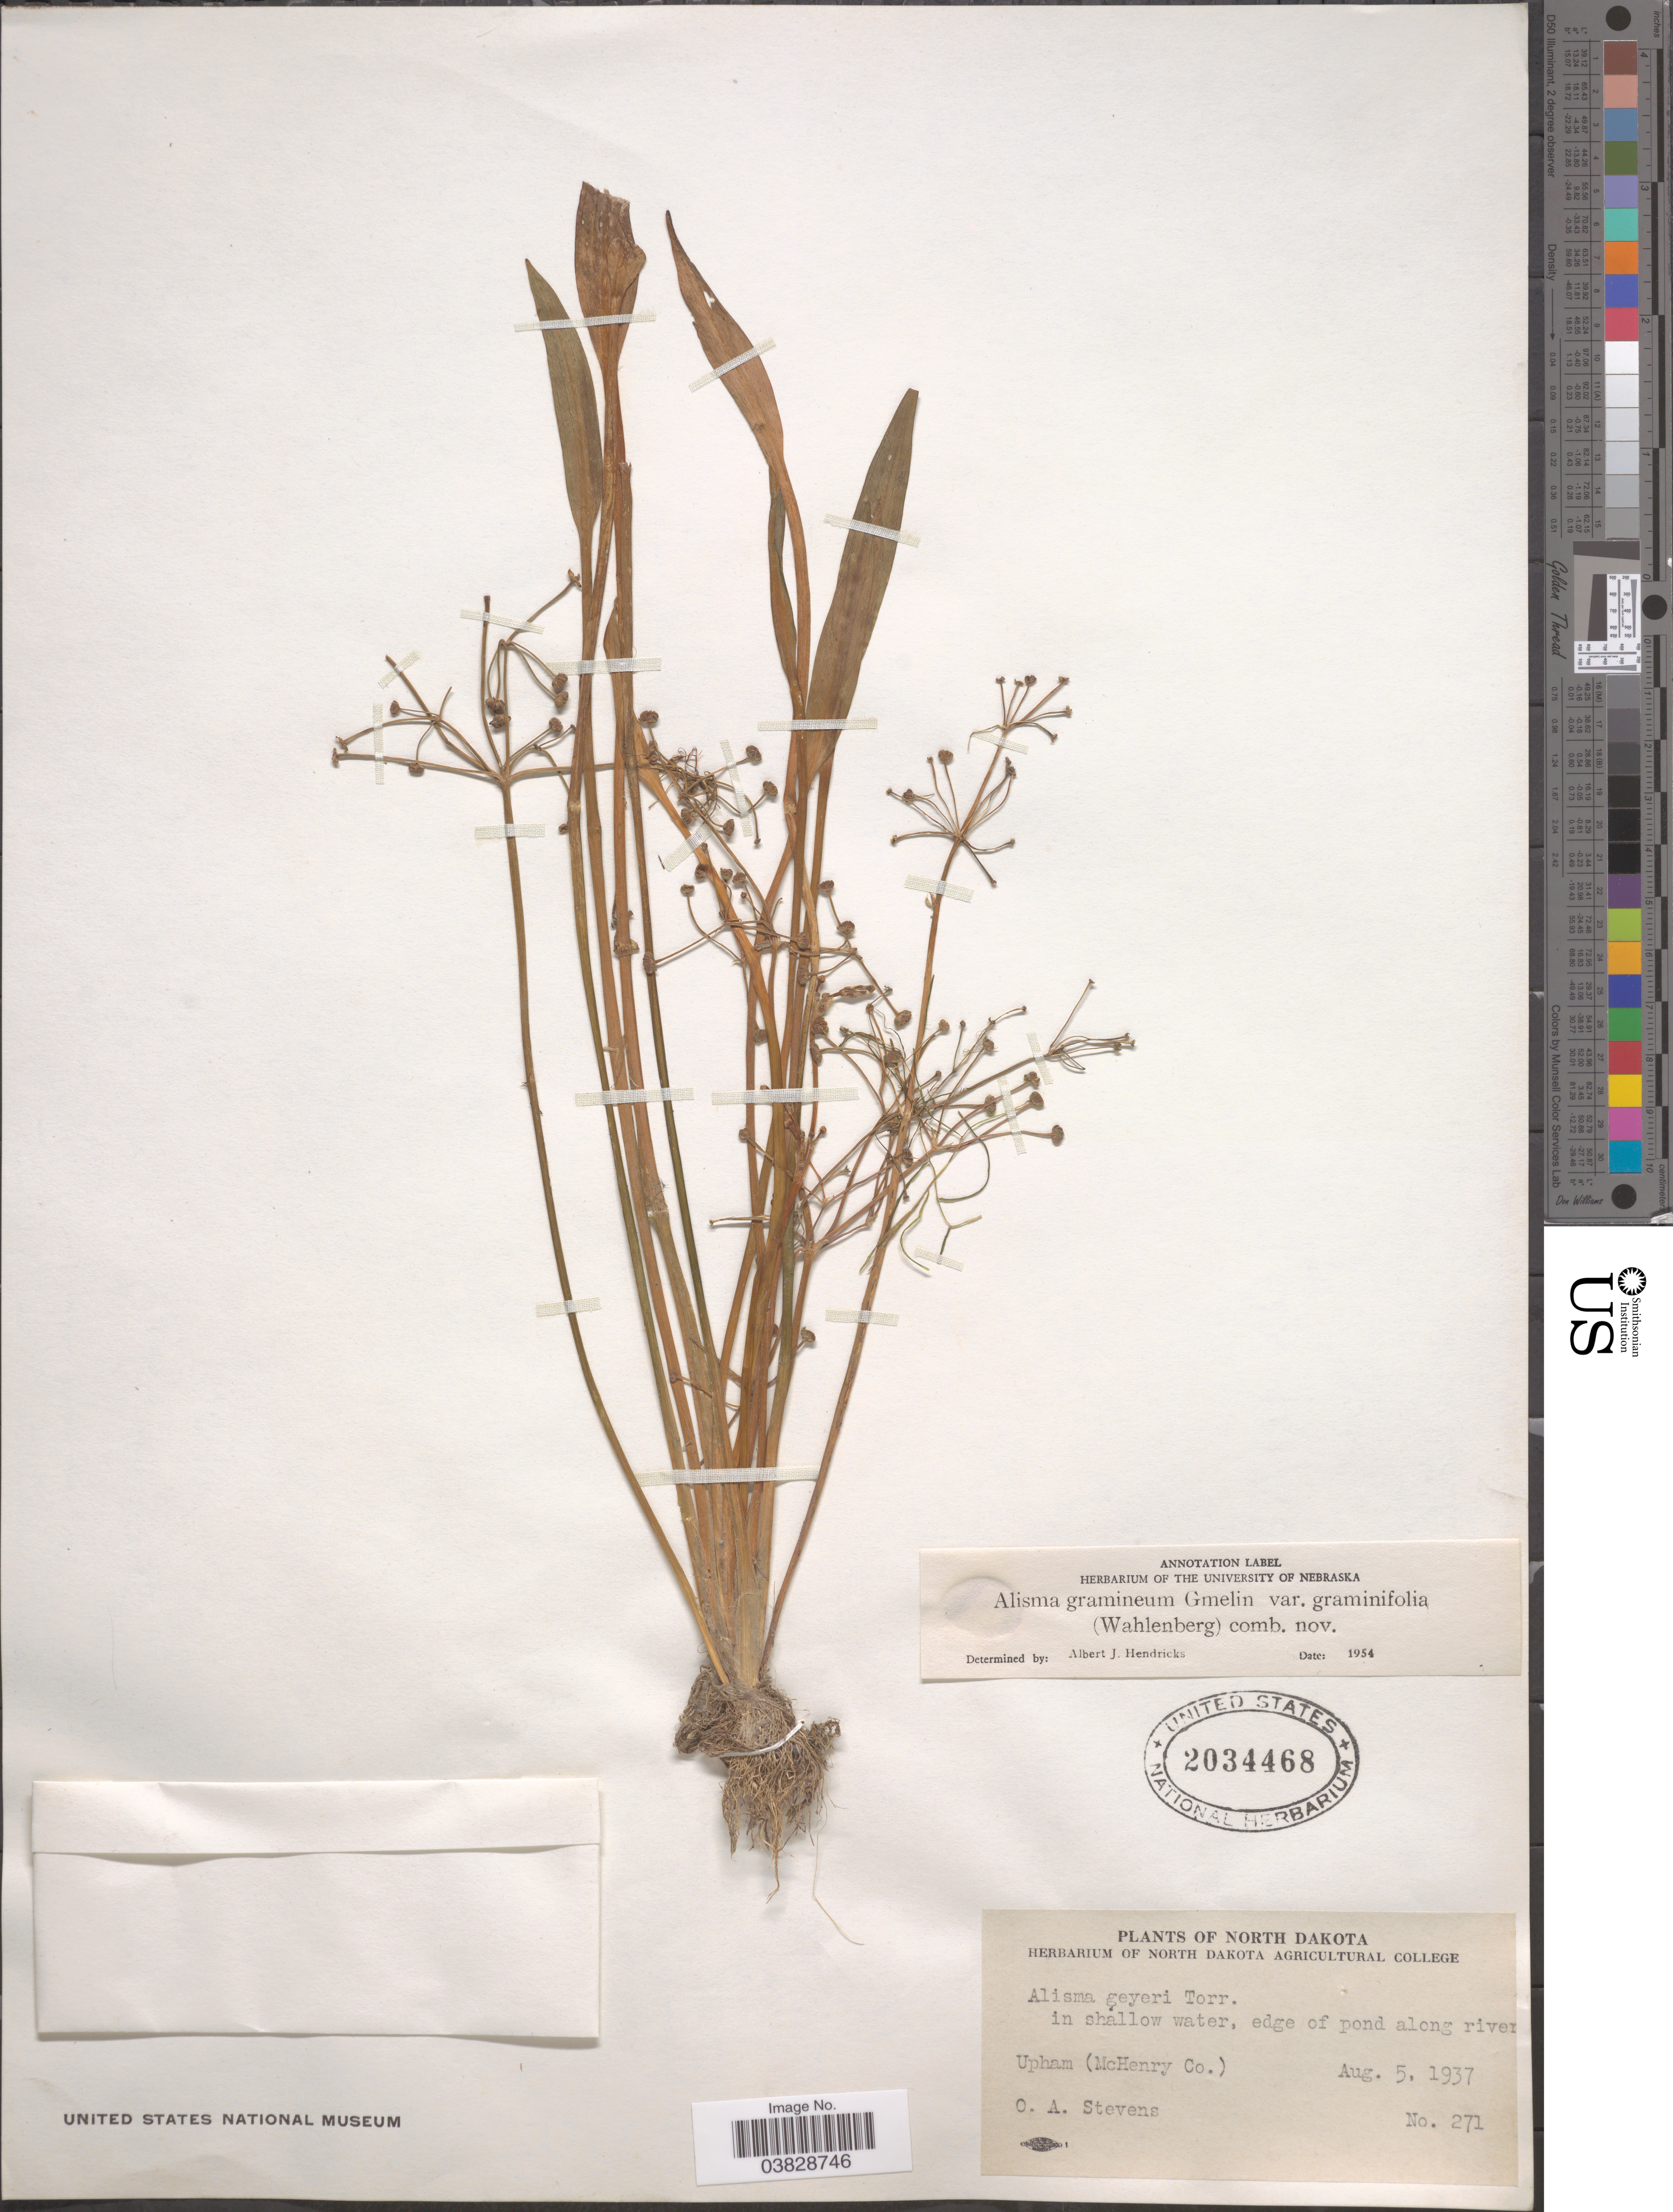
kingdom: Plantae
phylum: Tracheophyta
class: Liliopsida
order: Alismatales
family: Alismataceae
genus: Alisma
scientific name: Alisma gramineum var. graminifolia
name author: (Wahlenb.) A.J.Hendricks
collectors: O. A. Stevens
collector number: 271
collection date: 1937-08-05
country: United States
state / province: North Dakota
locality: In shallow water, edge of pond along river. Upham (McHenry Co.).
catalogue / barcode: US 2034468